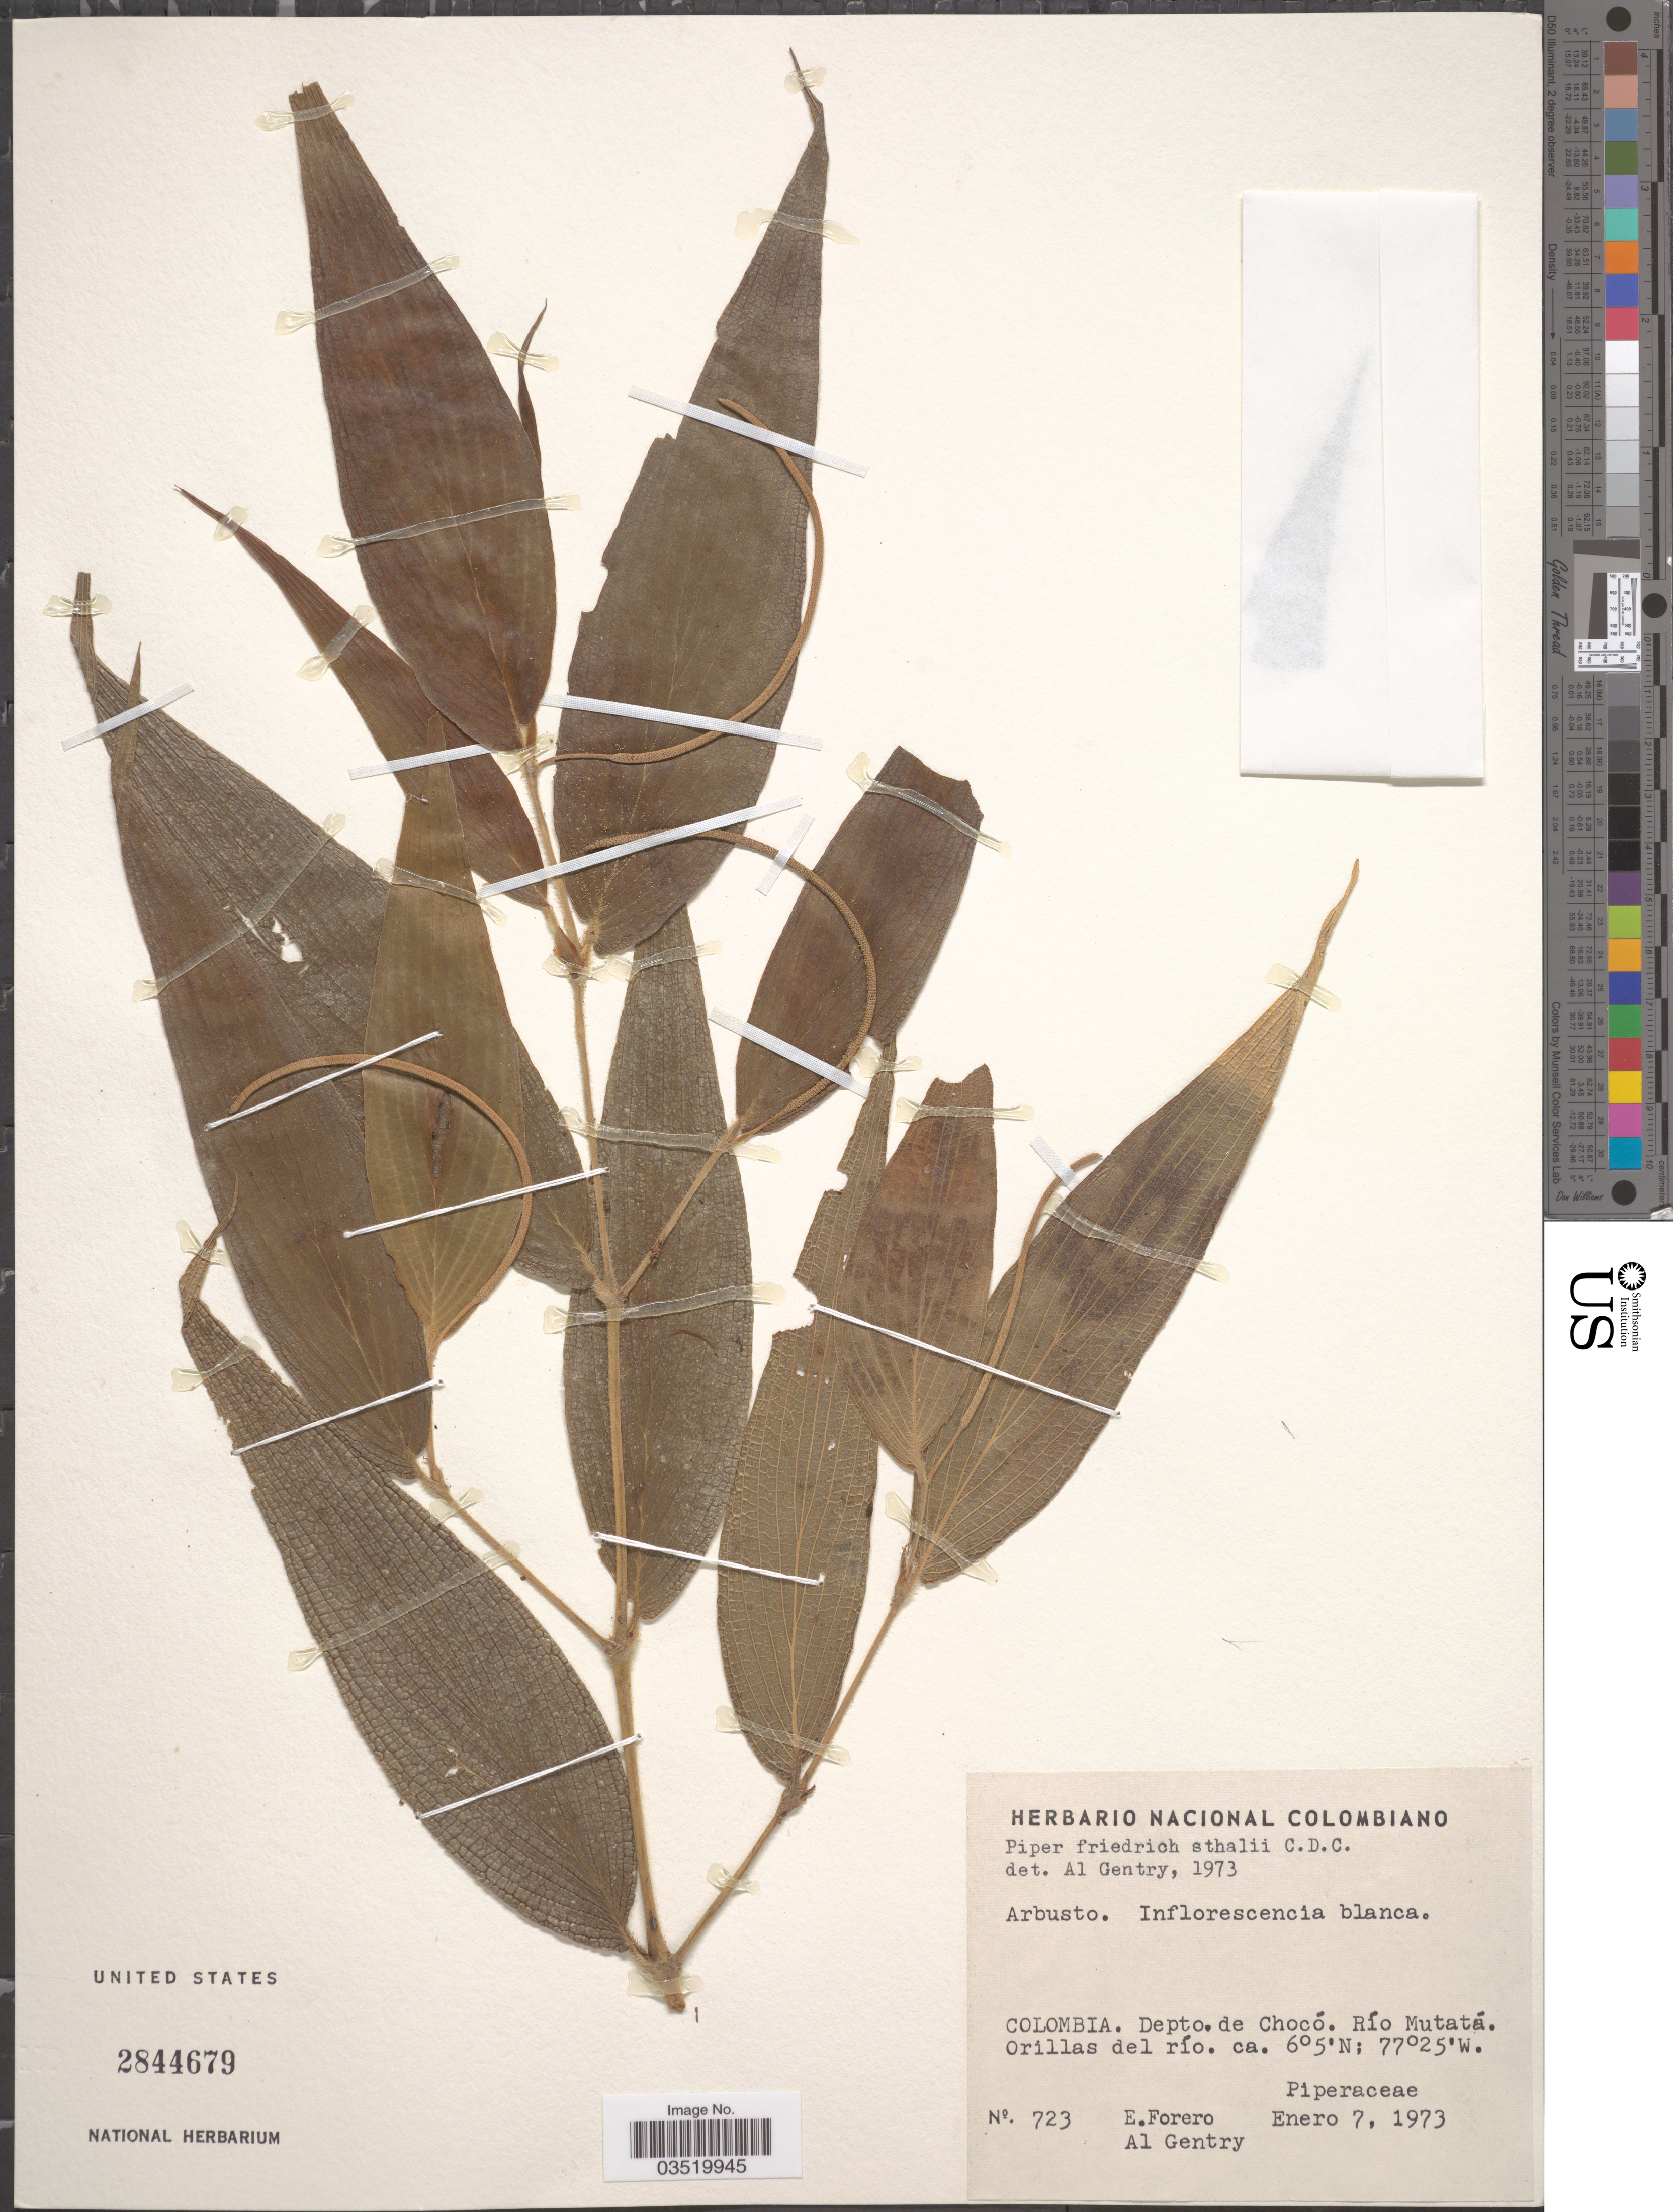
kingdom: Plantae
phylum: Tracheophyta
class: Magnoliopsida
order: Piperales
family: Piperaceae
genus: Piper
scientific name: Piper friedrichsthalii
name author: C. DC.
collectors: E. Forero & A. H. Gentry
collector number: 723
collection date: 1973-01-07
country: Colombia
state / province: Chocó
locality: Depto. de Chocó. Río Mutatá. Orillas del río.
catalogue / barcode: US 2844679